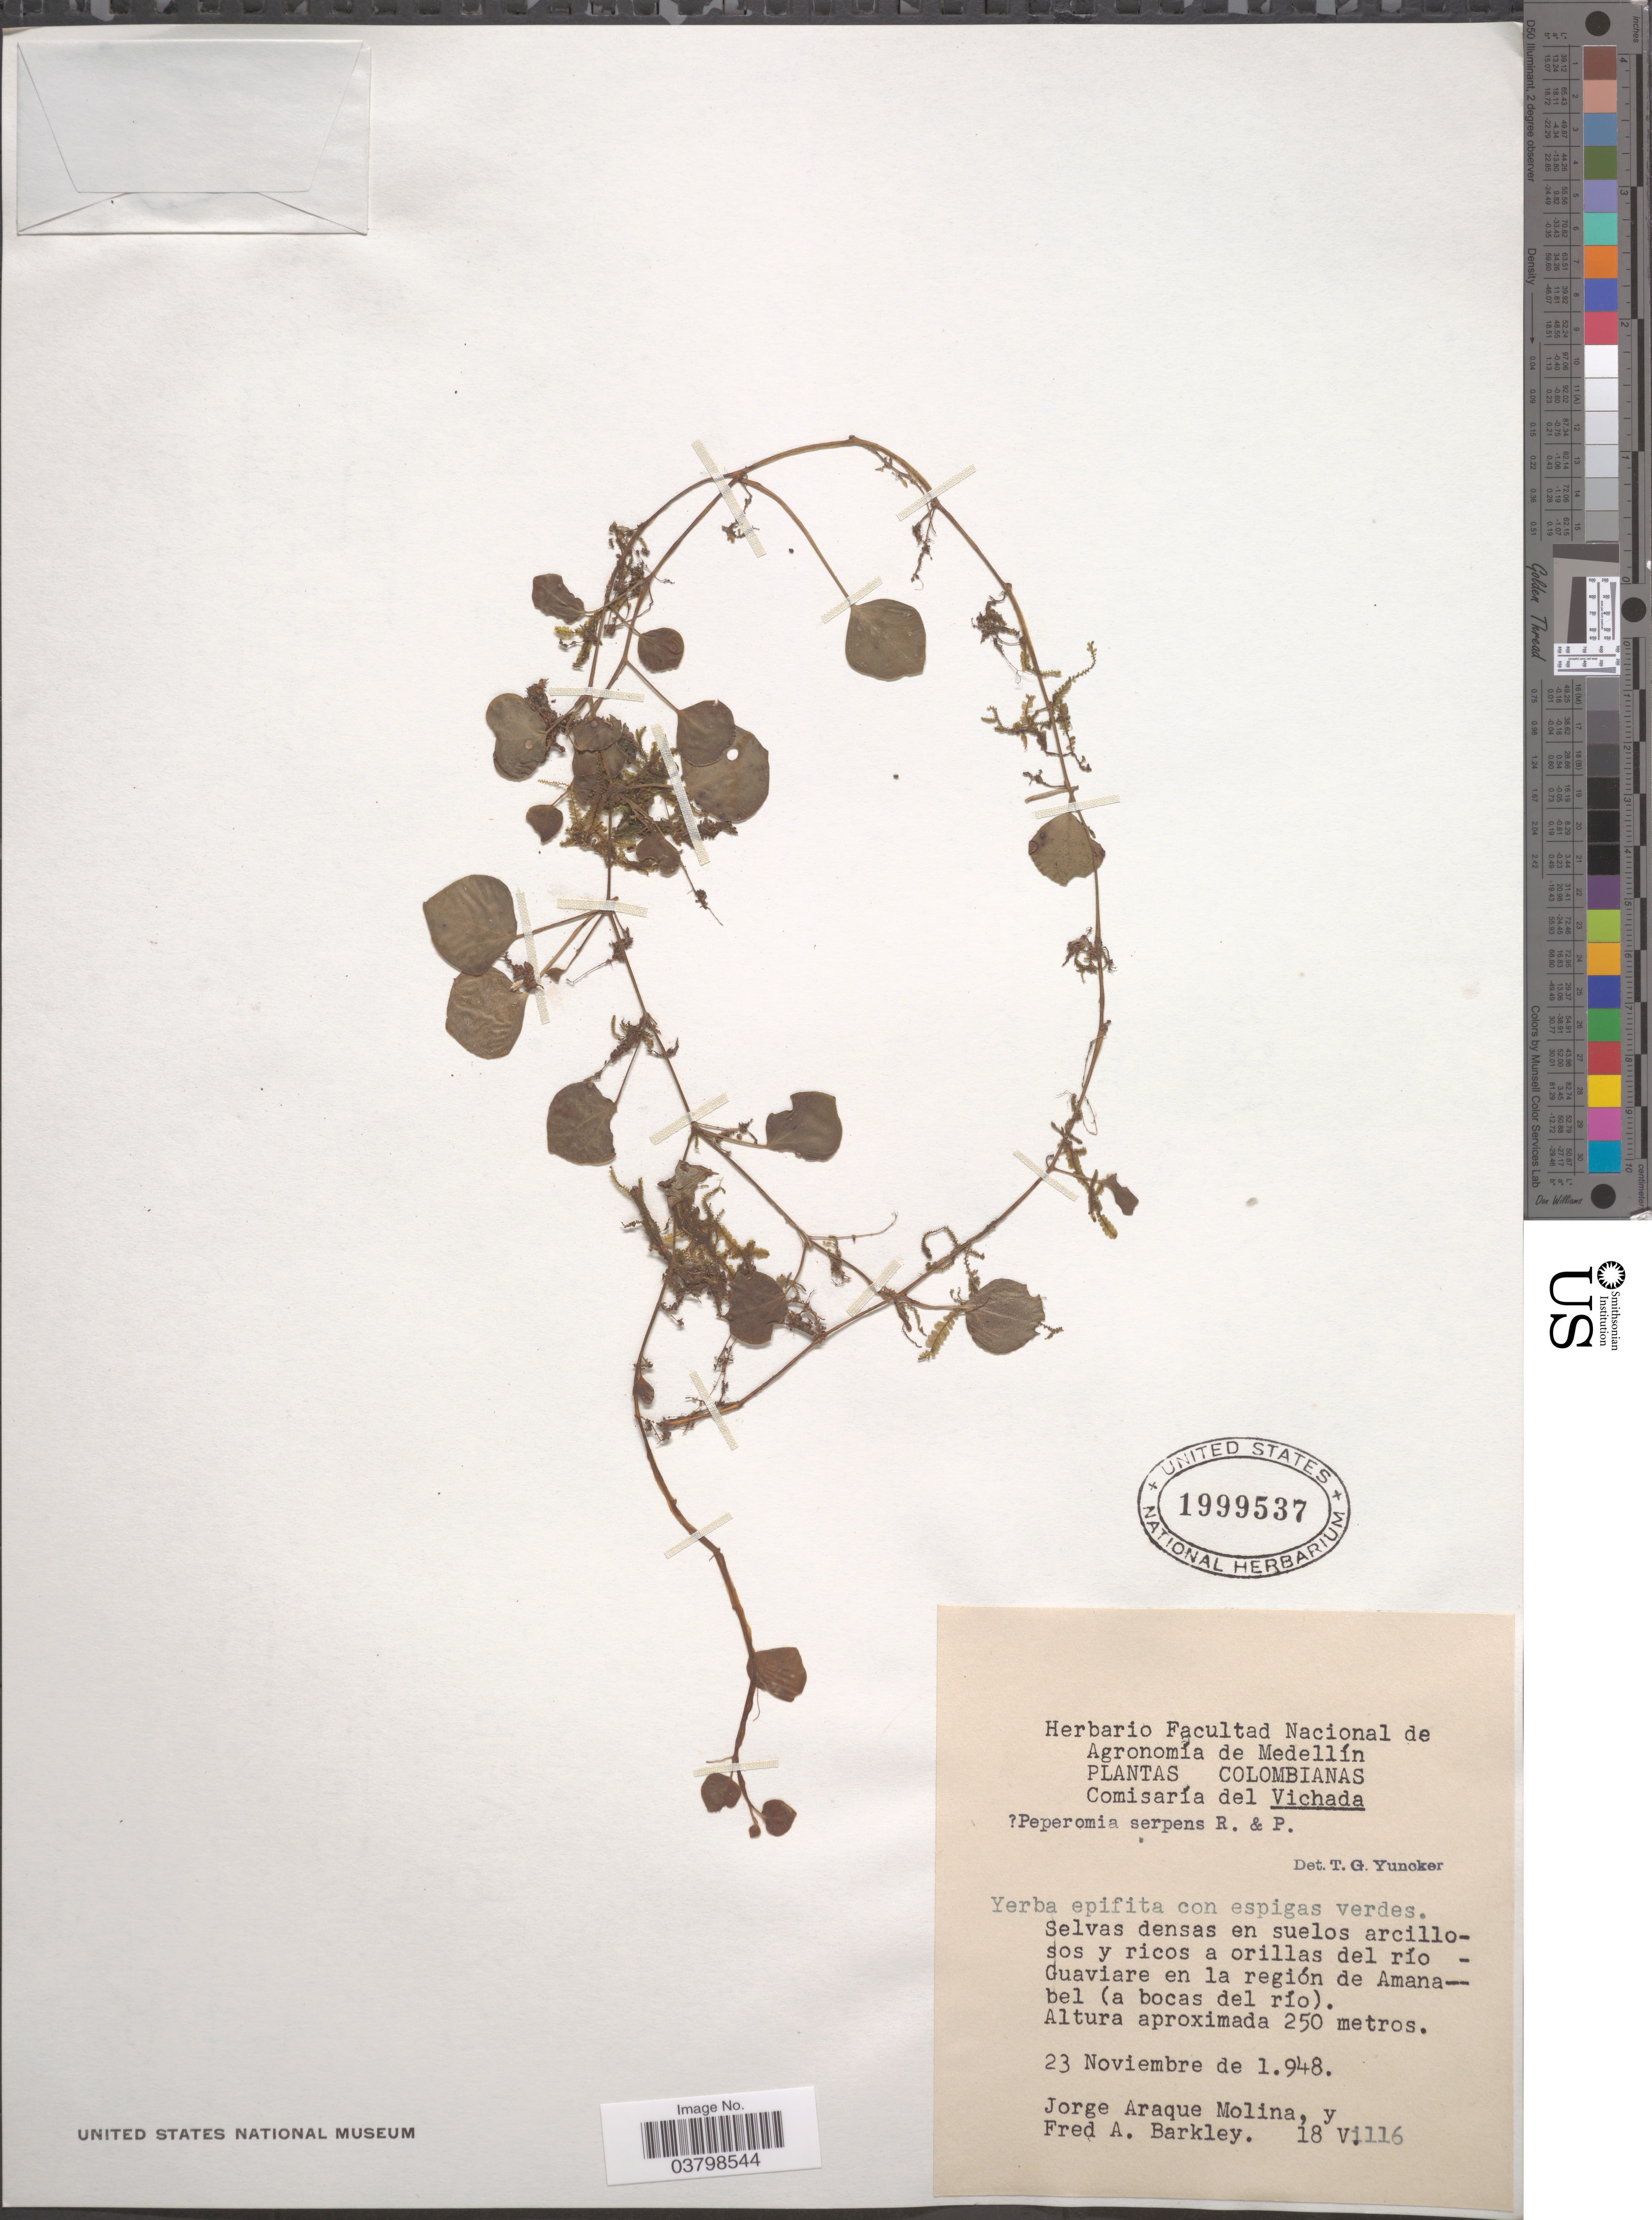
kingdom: Plantae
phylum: Tracheophyta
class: Magnoliopsida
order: Piperales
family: Piperaceae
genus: Peperomia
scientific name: Peperomia serpens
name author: (Sw.) Loudon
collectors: J. Araque Molina & F. A. Barkley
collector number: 18Vi116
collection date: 1948-11-23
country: Colombia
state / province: Vichada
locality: Comisaría del Vichada. Guaviare en la región de Amanabel (a bocas del río).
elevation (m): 250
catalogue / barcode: US 1999537